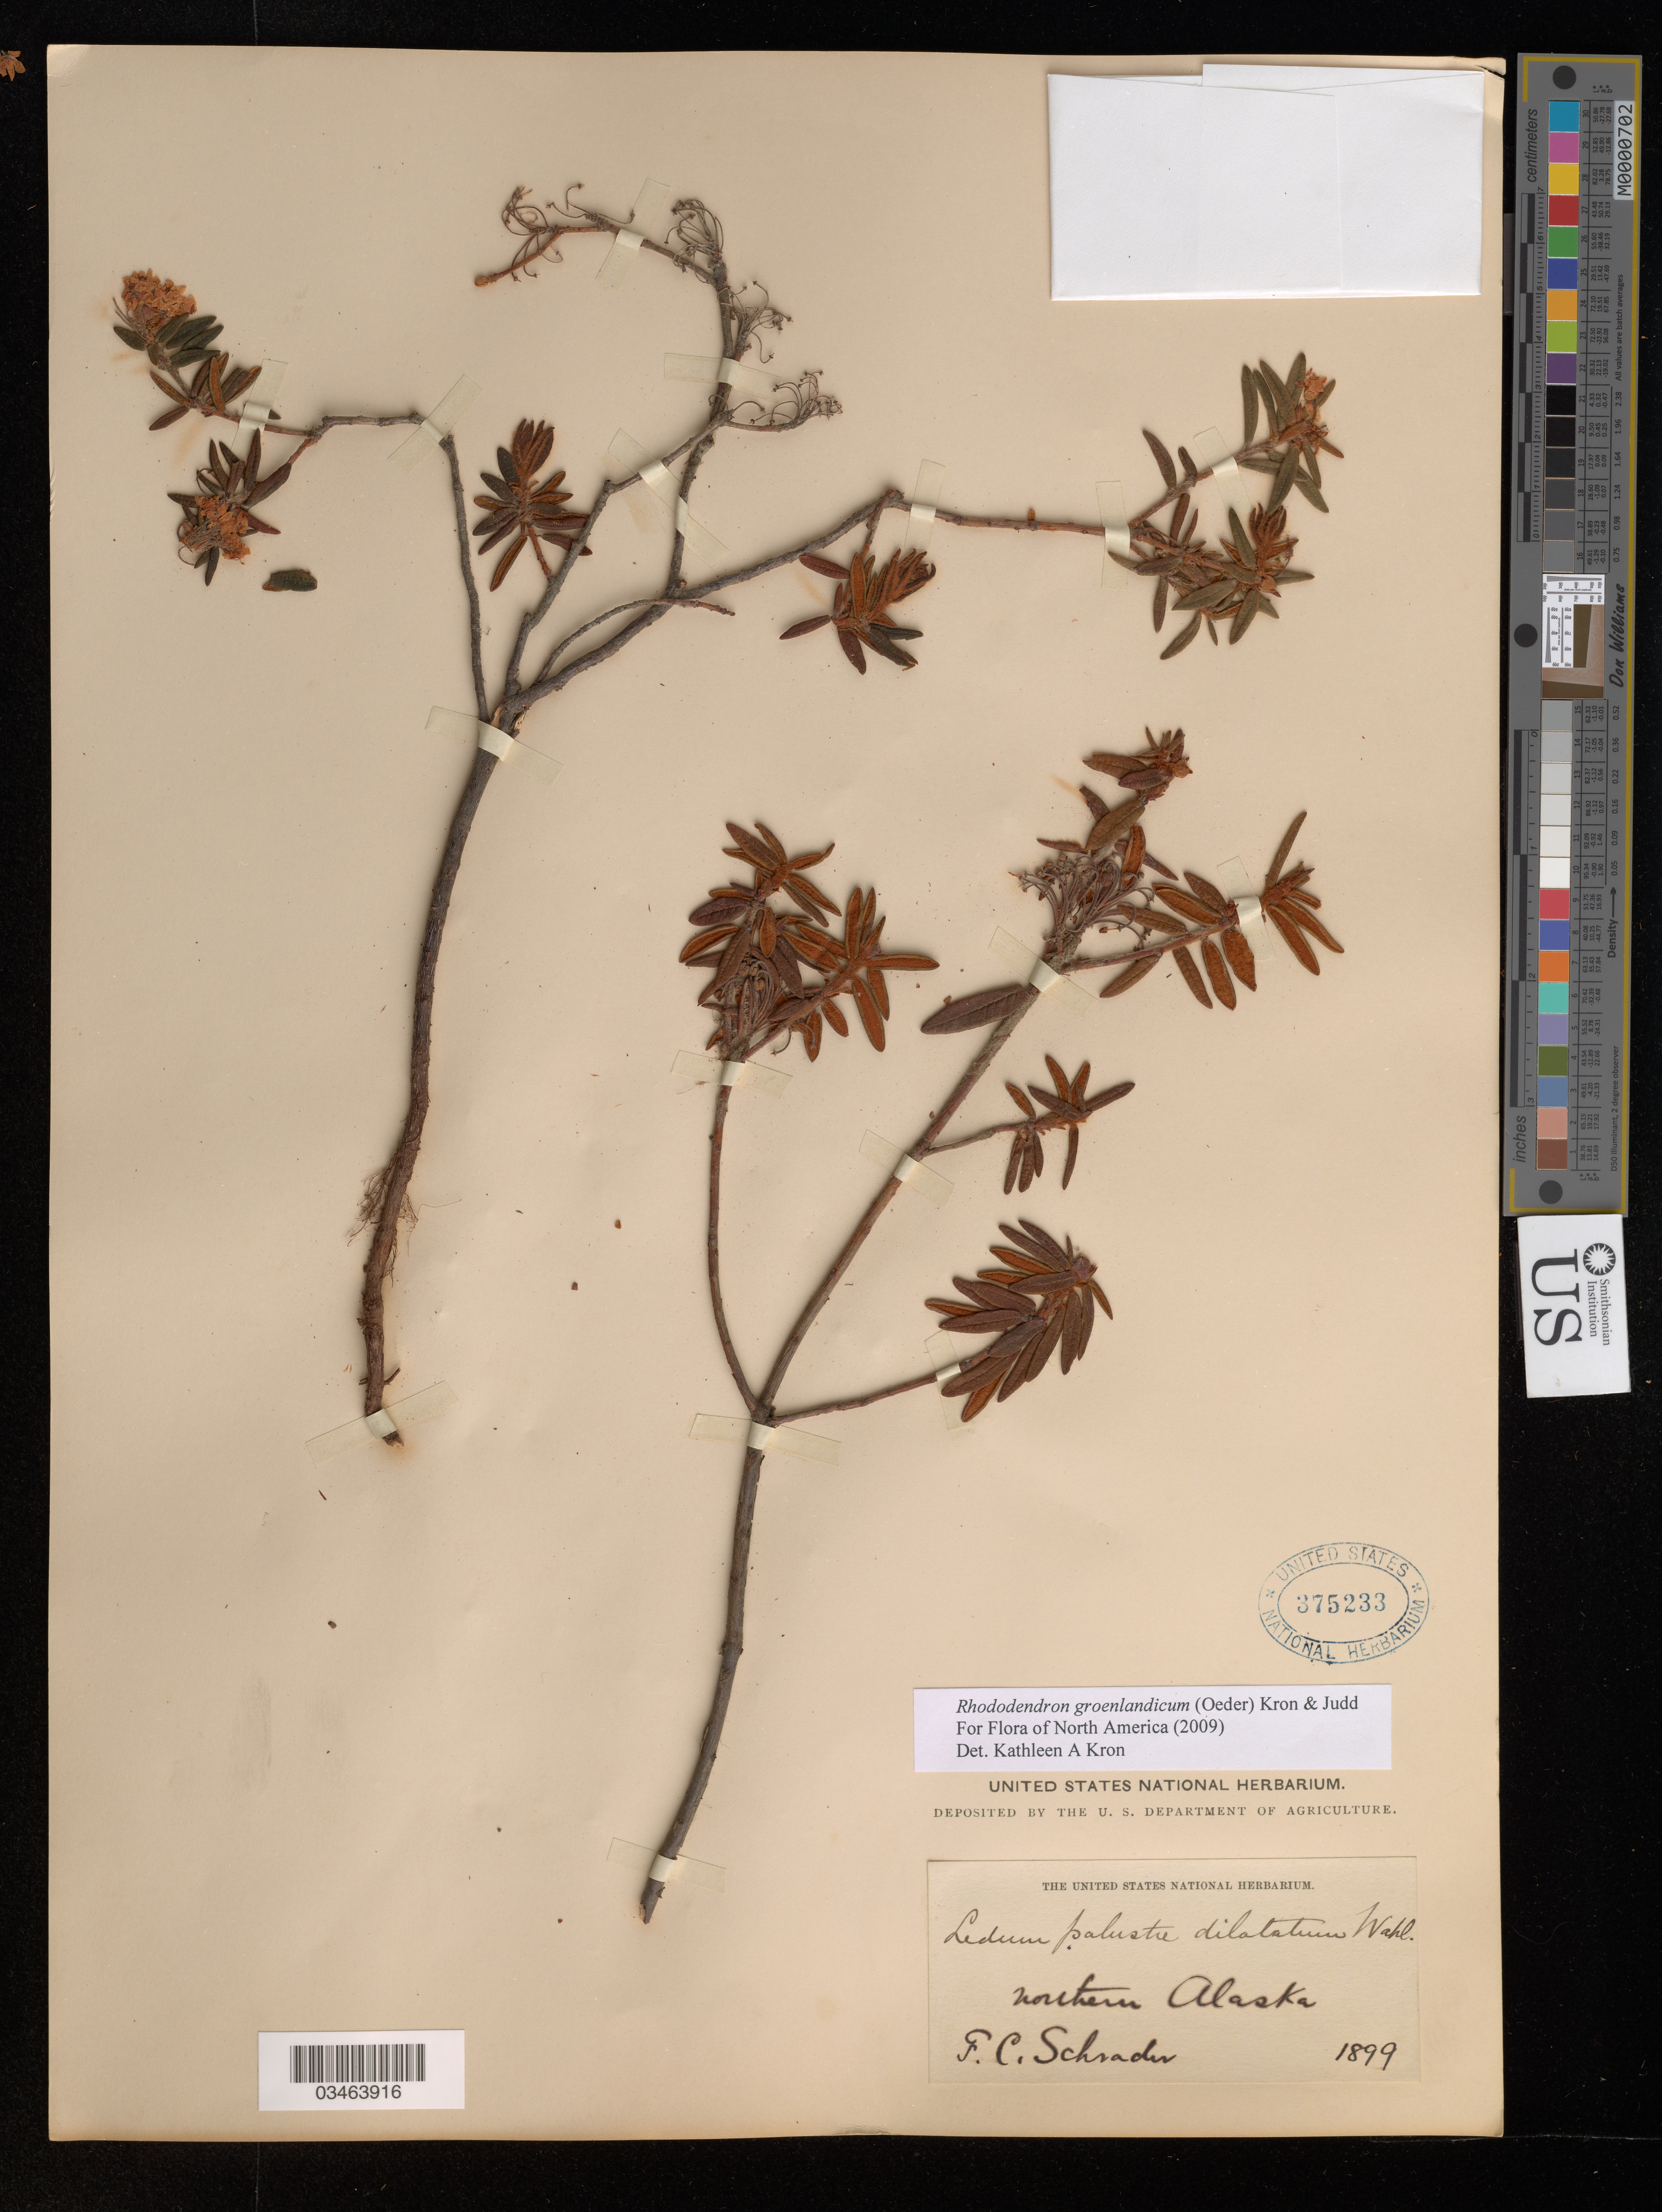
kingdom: Plantae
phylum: Tracheophyta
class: Magnoliopsida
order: Ericales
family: Ericaceae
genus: Rhododendron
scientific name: Rhododendron groenlandicum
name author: (Oeder) Kron & Judd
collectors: F. C. Schrader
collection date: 1899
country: United States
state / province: Alaska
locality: Northern Alaska.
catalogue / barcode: US 375233